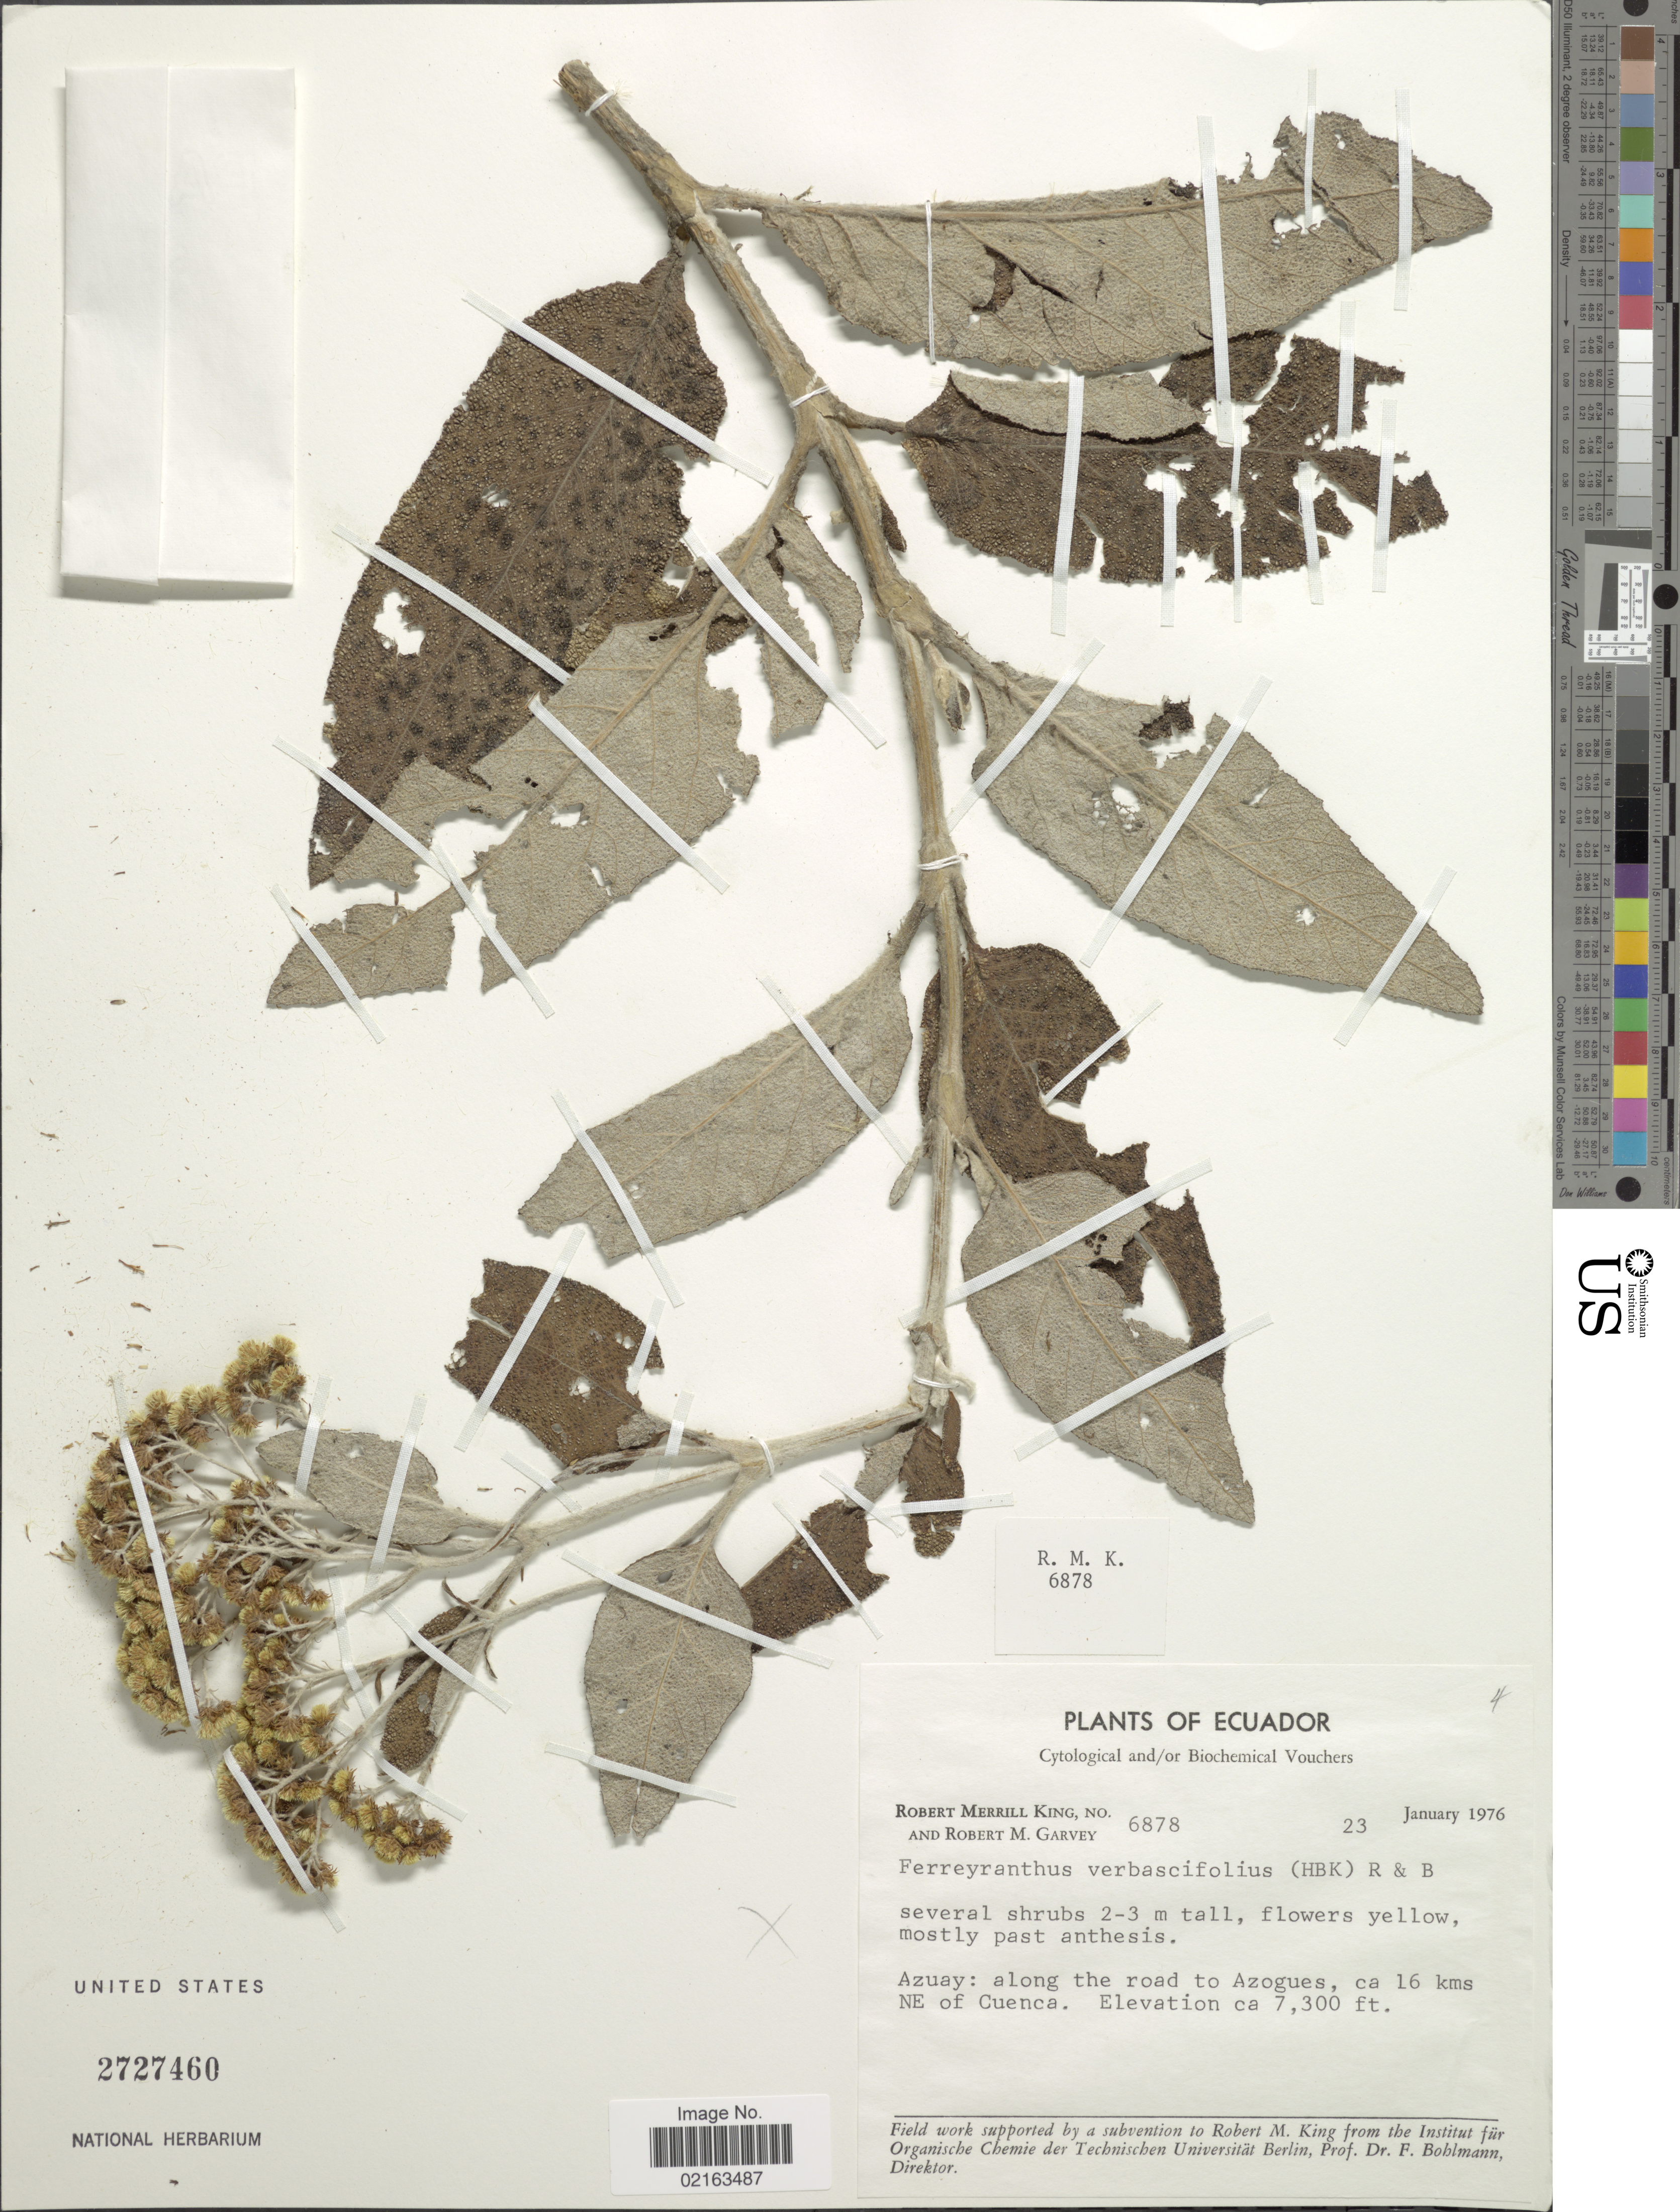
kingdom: Plantae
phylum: Tracheophyta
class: Magnoliopsida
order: Asterales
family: Asteraceae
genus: Ferreyranthus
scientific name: Ferreyranthus verbascifolius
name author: (Kunth) H. Rob. & Brettell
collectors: R. M. King & R. Garvey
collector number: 6878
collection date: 1976-01-23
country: Ecuador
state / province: Azuay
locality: Azuay: along the road to Azogues, ca 16 kms NE of Cuenca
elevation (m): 2225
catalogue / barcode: US 2727460